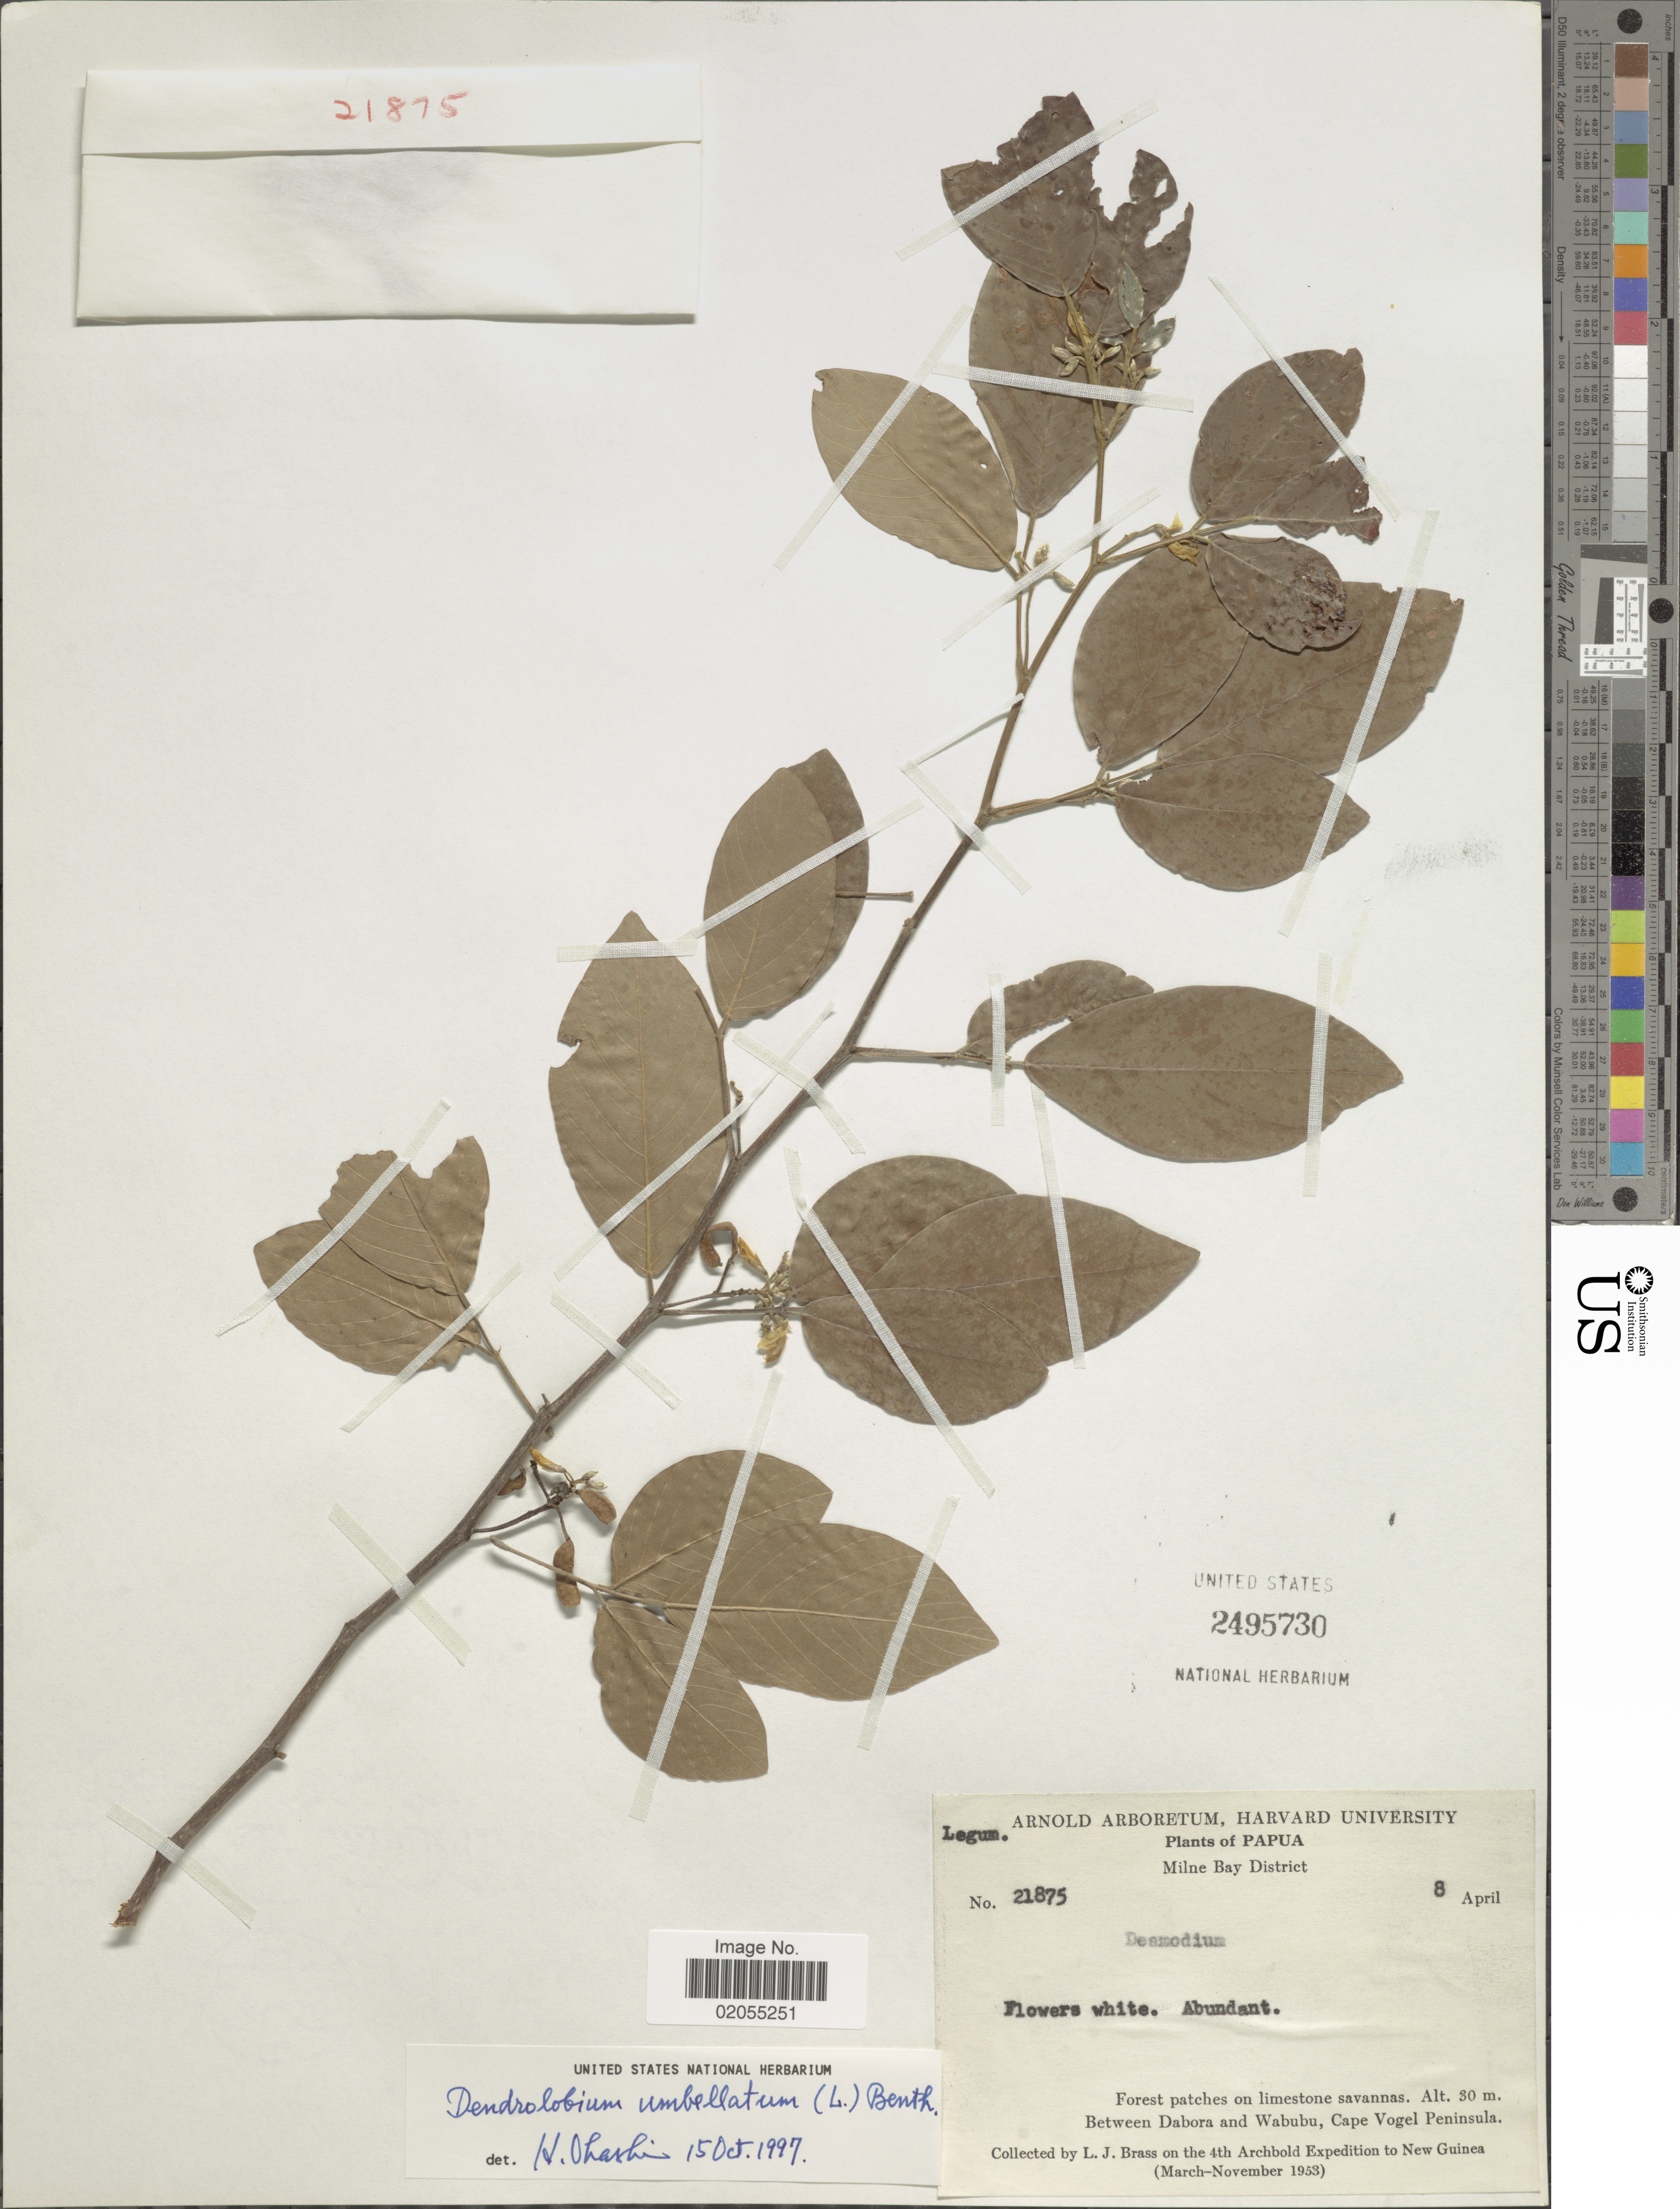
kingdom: Plantae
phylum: Tracheophyta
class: Magnoliopsida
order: Fabales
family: Fabaceae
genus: Dendrolobium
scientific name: Dendrolobium umbellatum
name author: (L.) Benth.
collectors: L. J. Brass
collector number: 21875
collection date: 1953-04-08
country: Papua New Guinea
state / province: Milne Bay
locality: Papua, between Dabora and Wabubu, Cape Vogel Peninsula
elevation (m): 30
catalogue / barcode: US 2495730